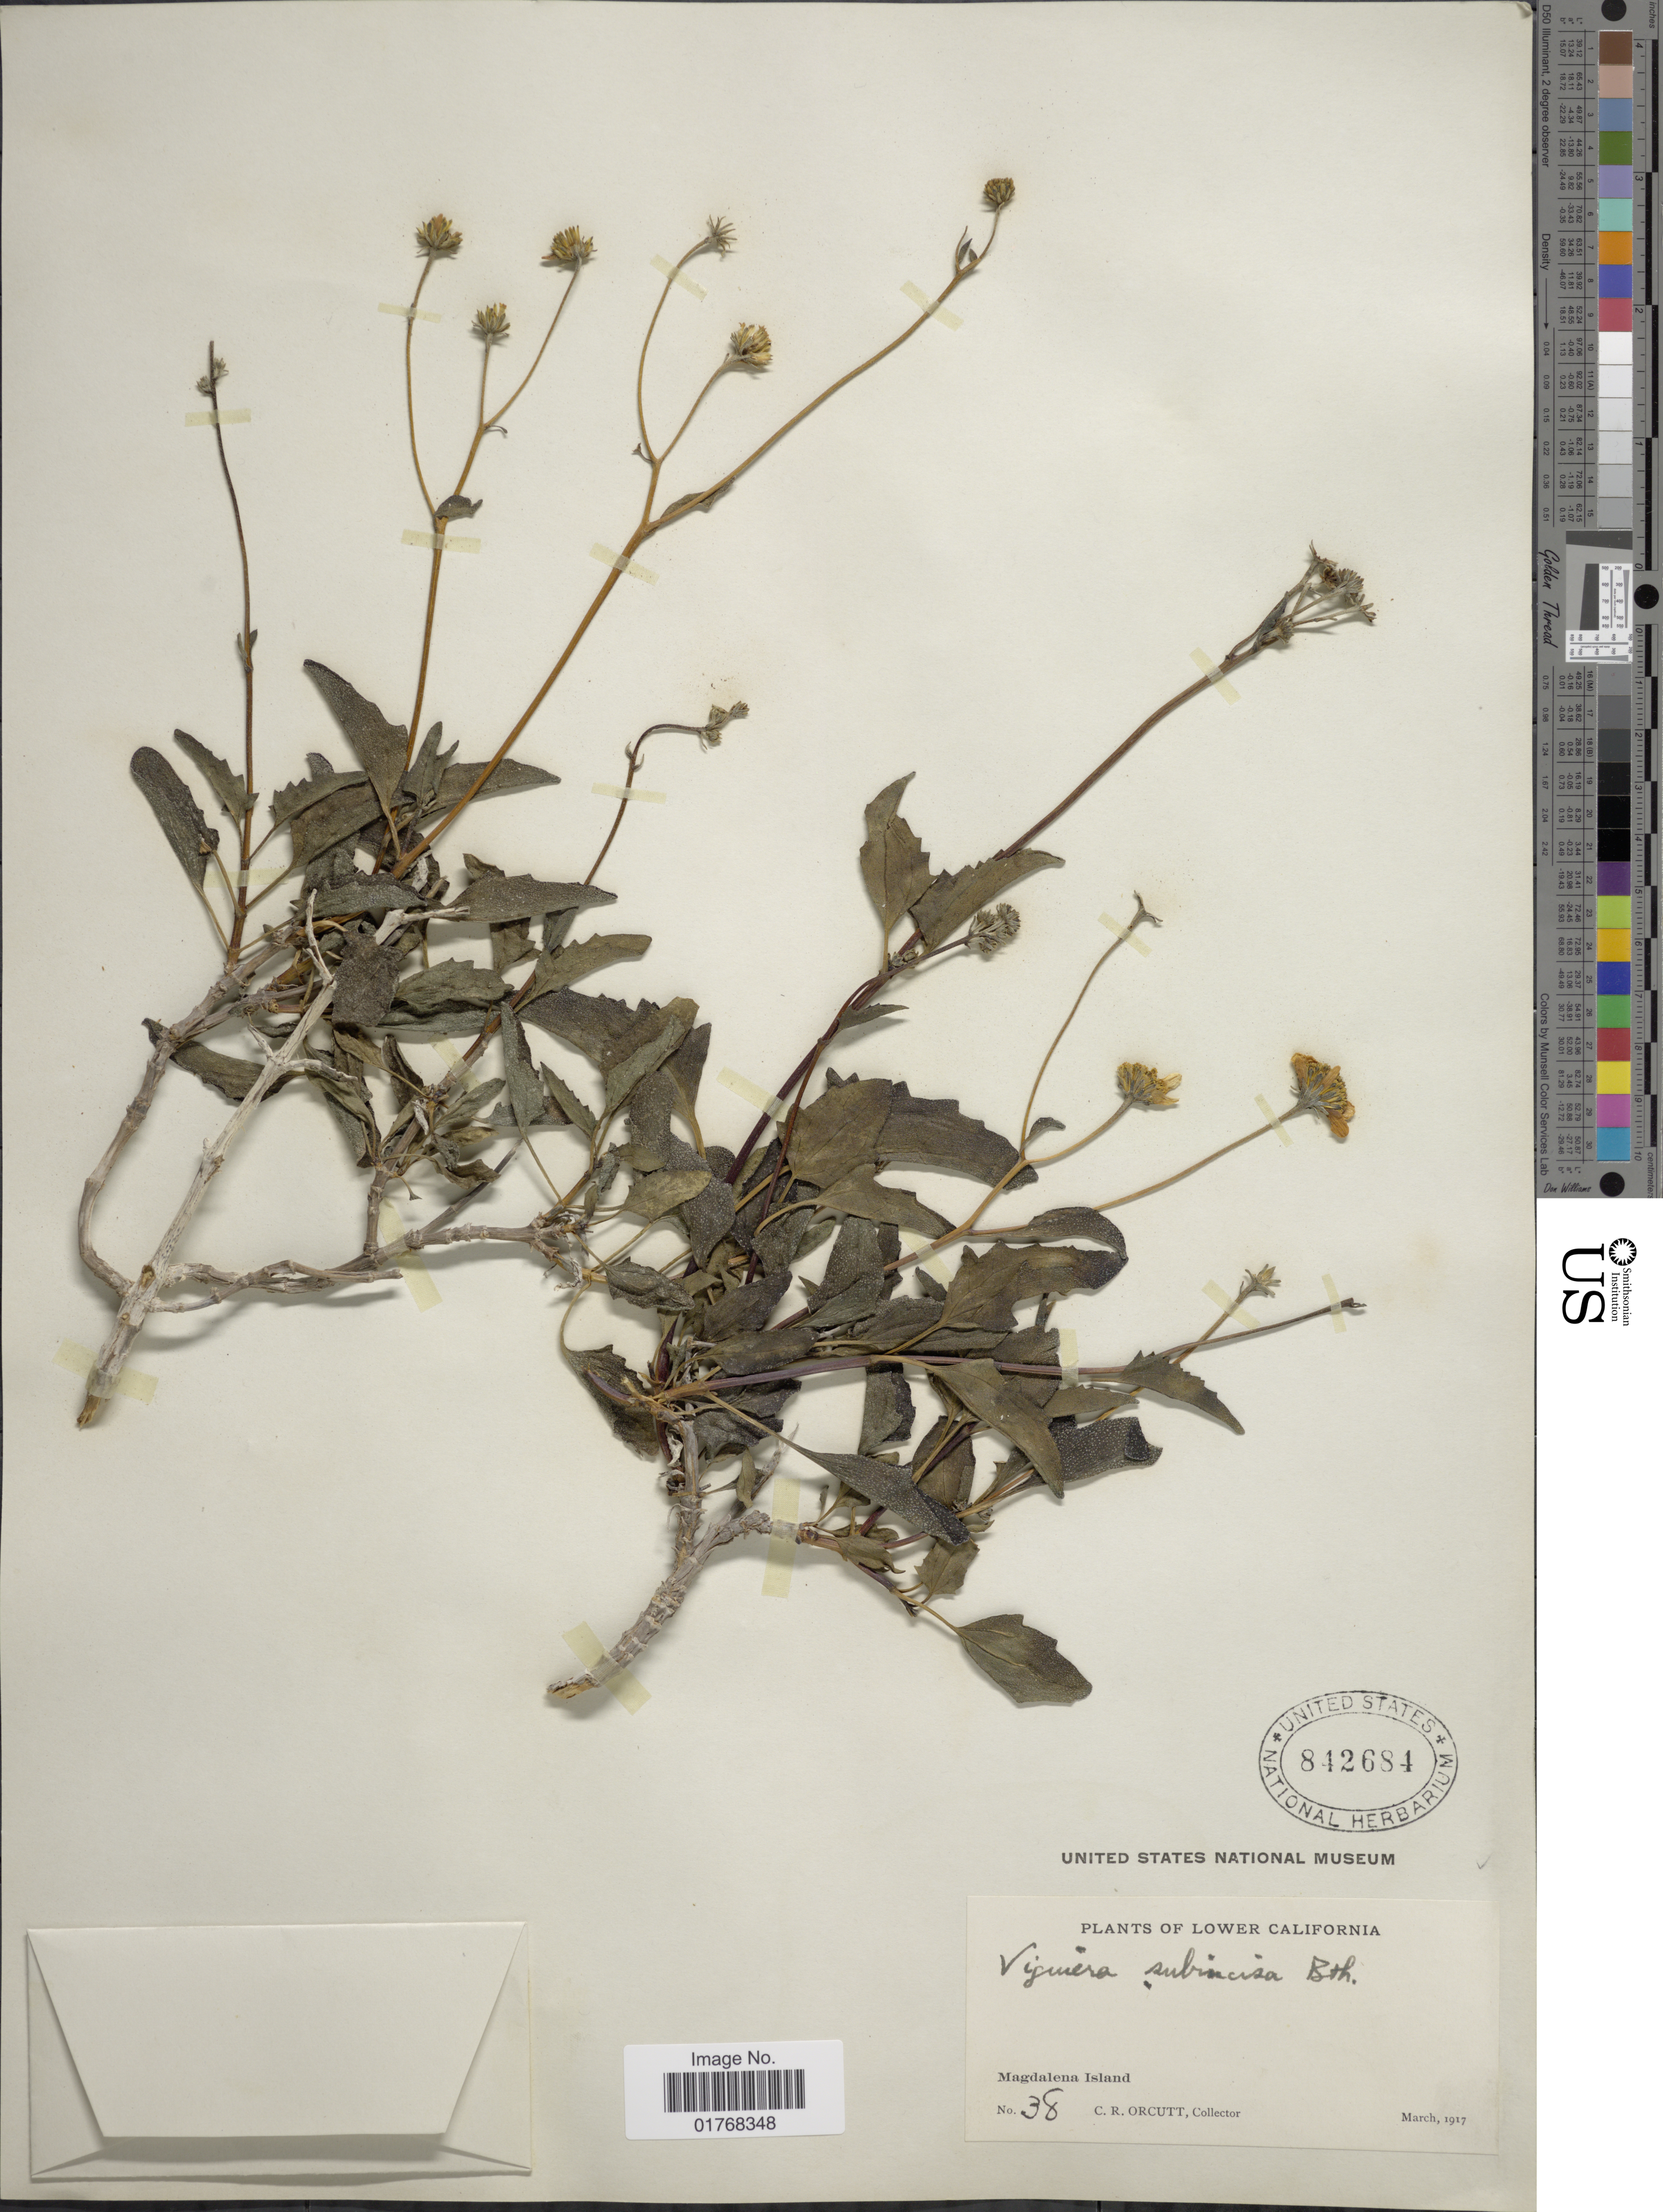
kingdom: Plantae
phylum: Tracheophyta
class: Magnoliopsida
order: Asterales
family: Asteraceae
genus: Viguiera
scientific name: Viguiera subincisa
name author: Benth.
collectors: C. R. Orcutt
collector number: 38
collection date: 1917-03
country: Mexico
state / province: Baja California Sur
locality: Lower California, Magdalena Island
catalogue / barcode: US 842684